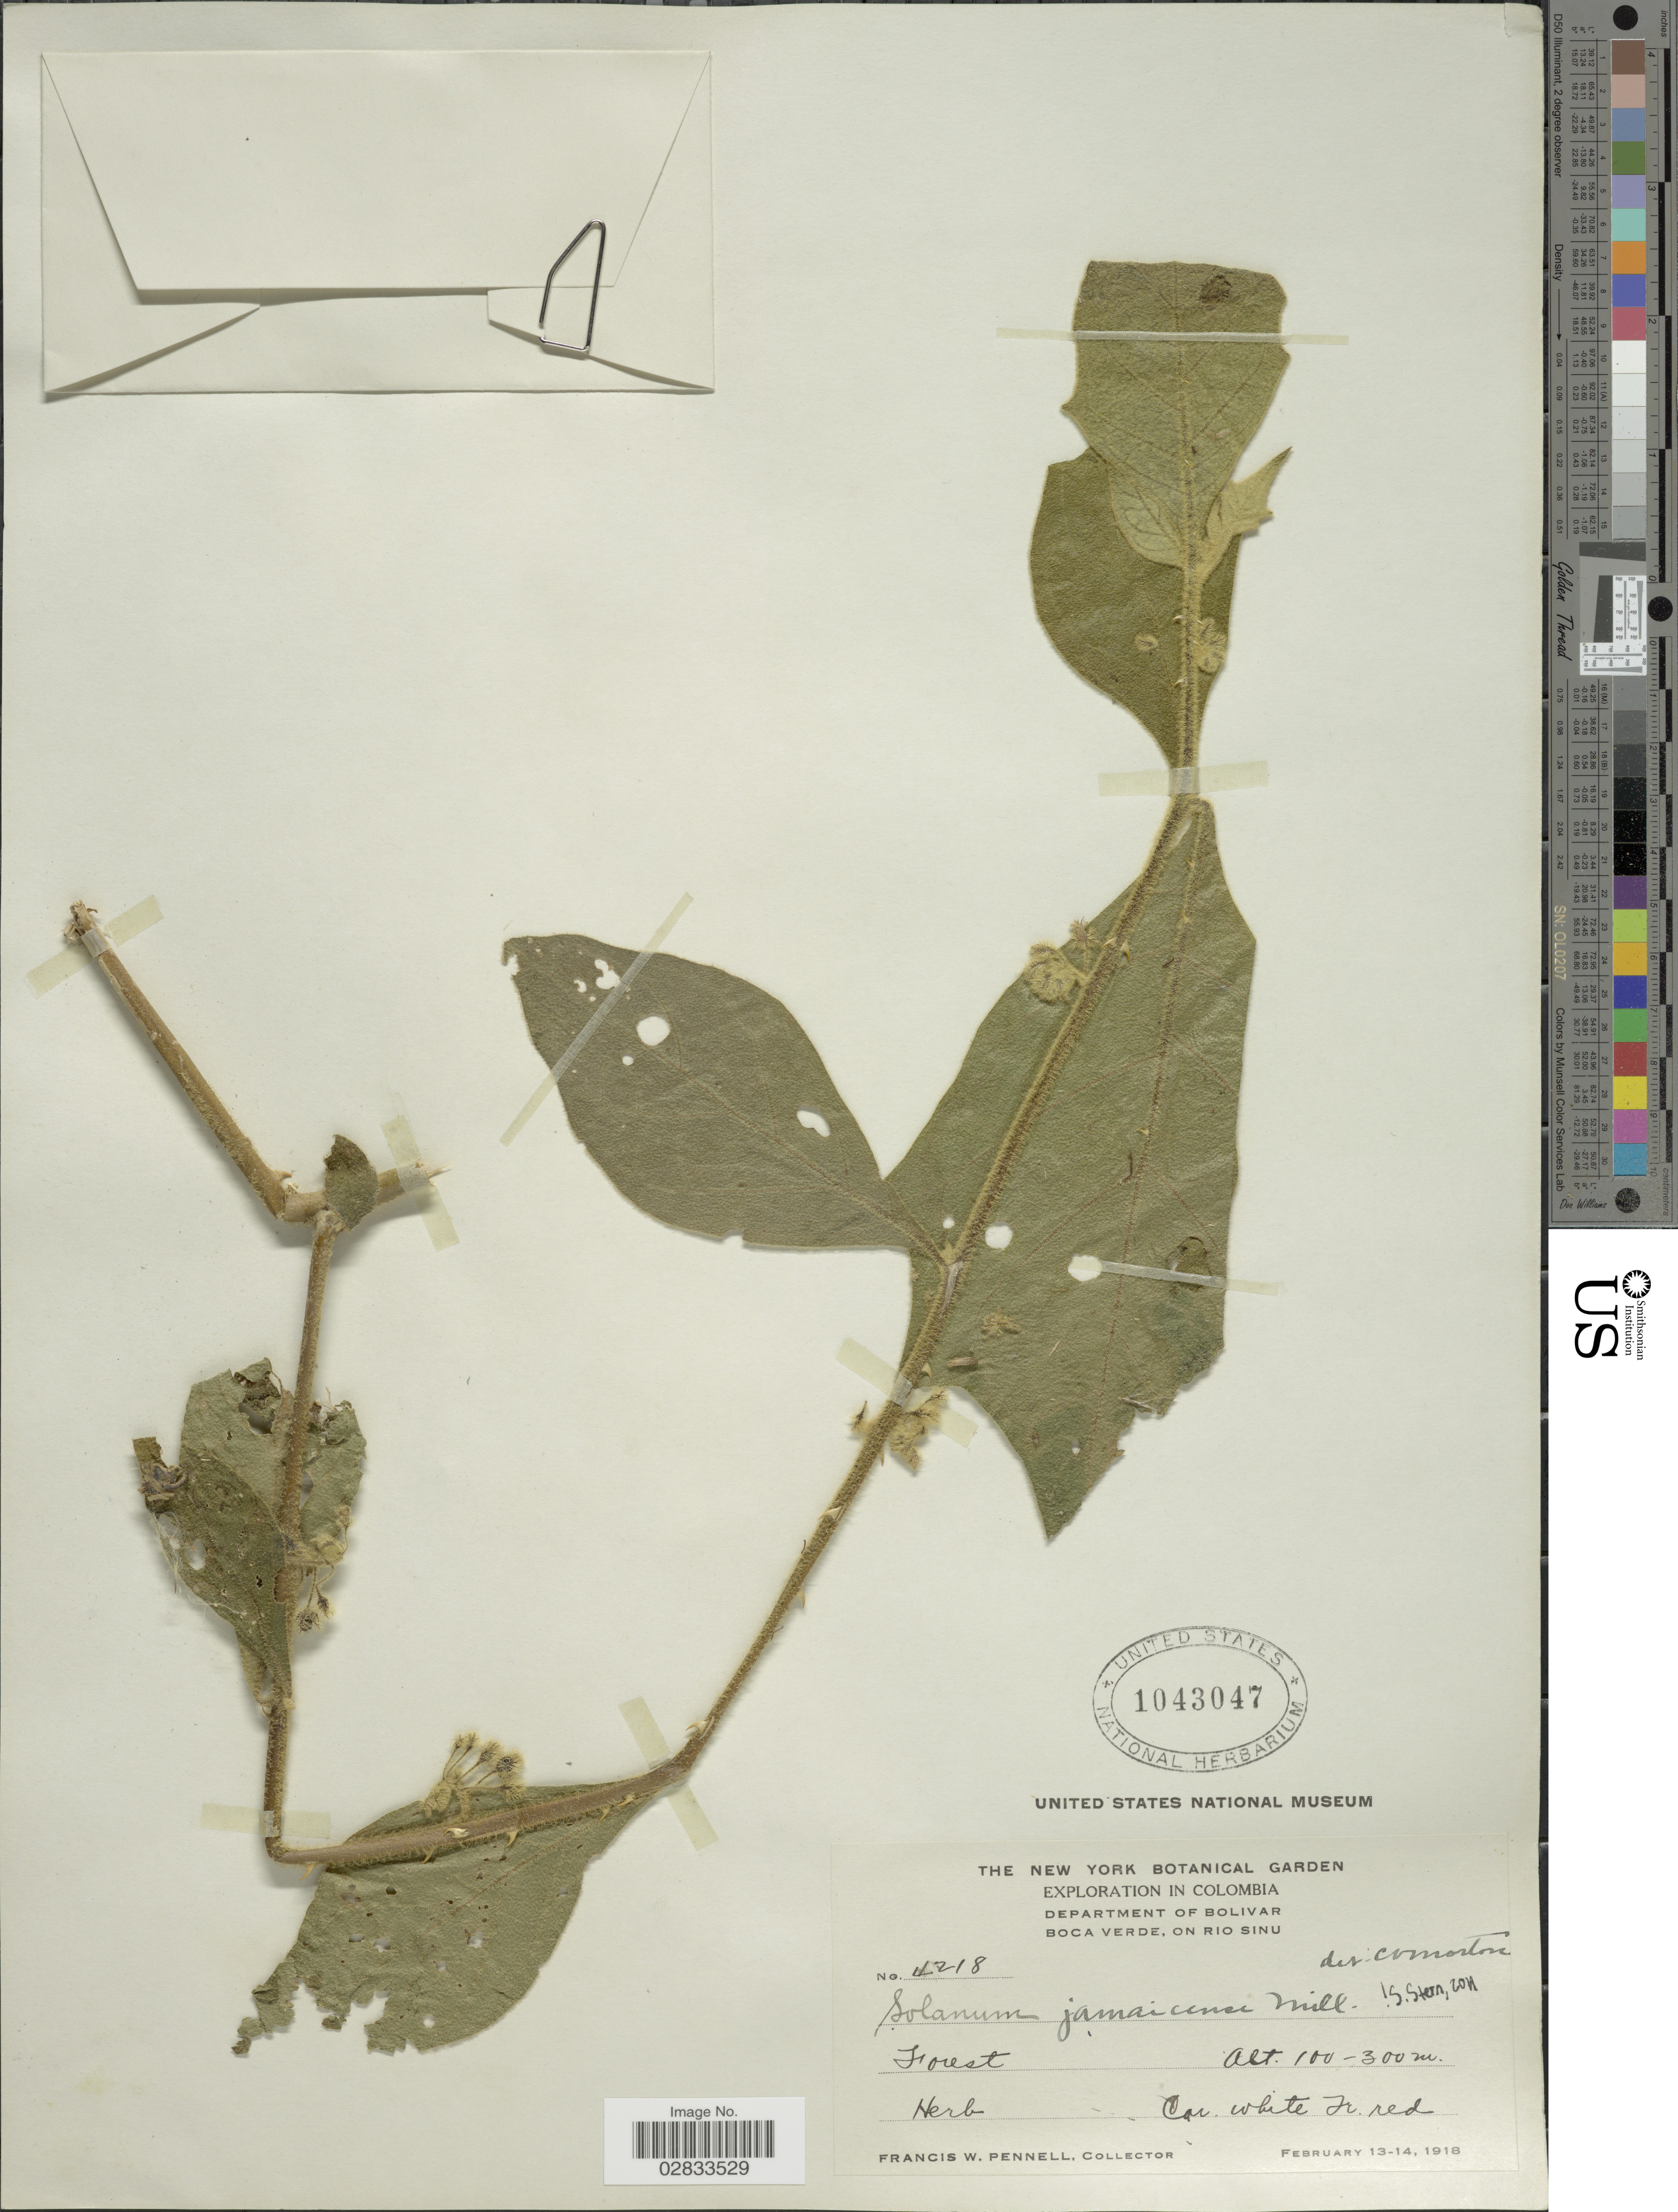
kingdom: Plantae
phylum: Tracheophyta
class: Magnoliopsida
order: Solanales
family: Solanaceae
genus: Solanum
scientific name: Solanum jamaicense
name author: Mill.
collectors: F. W. Pennell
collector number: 4218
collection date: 1918-02-13/1918-02-14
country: Colombia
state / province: Bolívar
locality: Department of Bolivar. Boca Verde, on Rio Sinu.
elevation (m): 100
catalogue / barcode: US 1043047